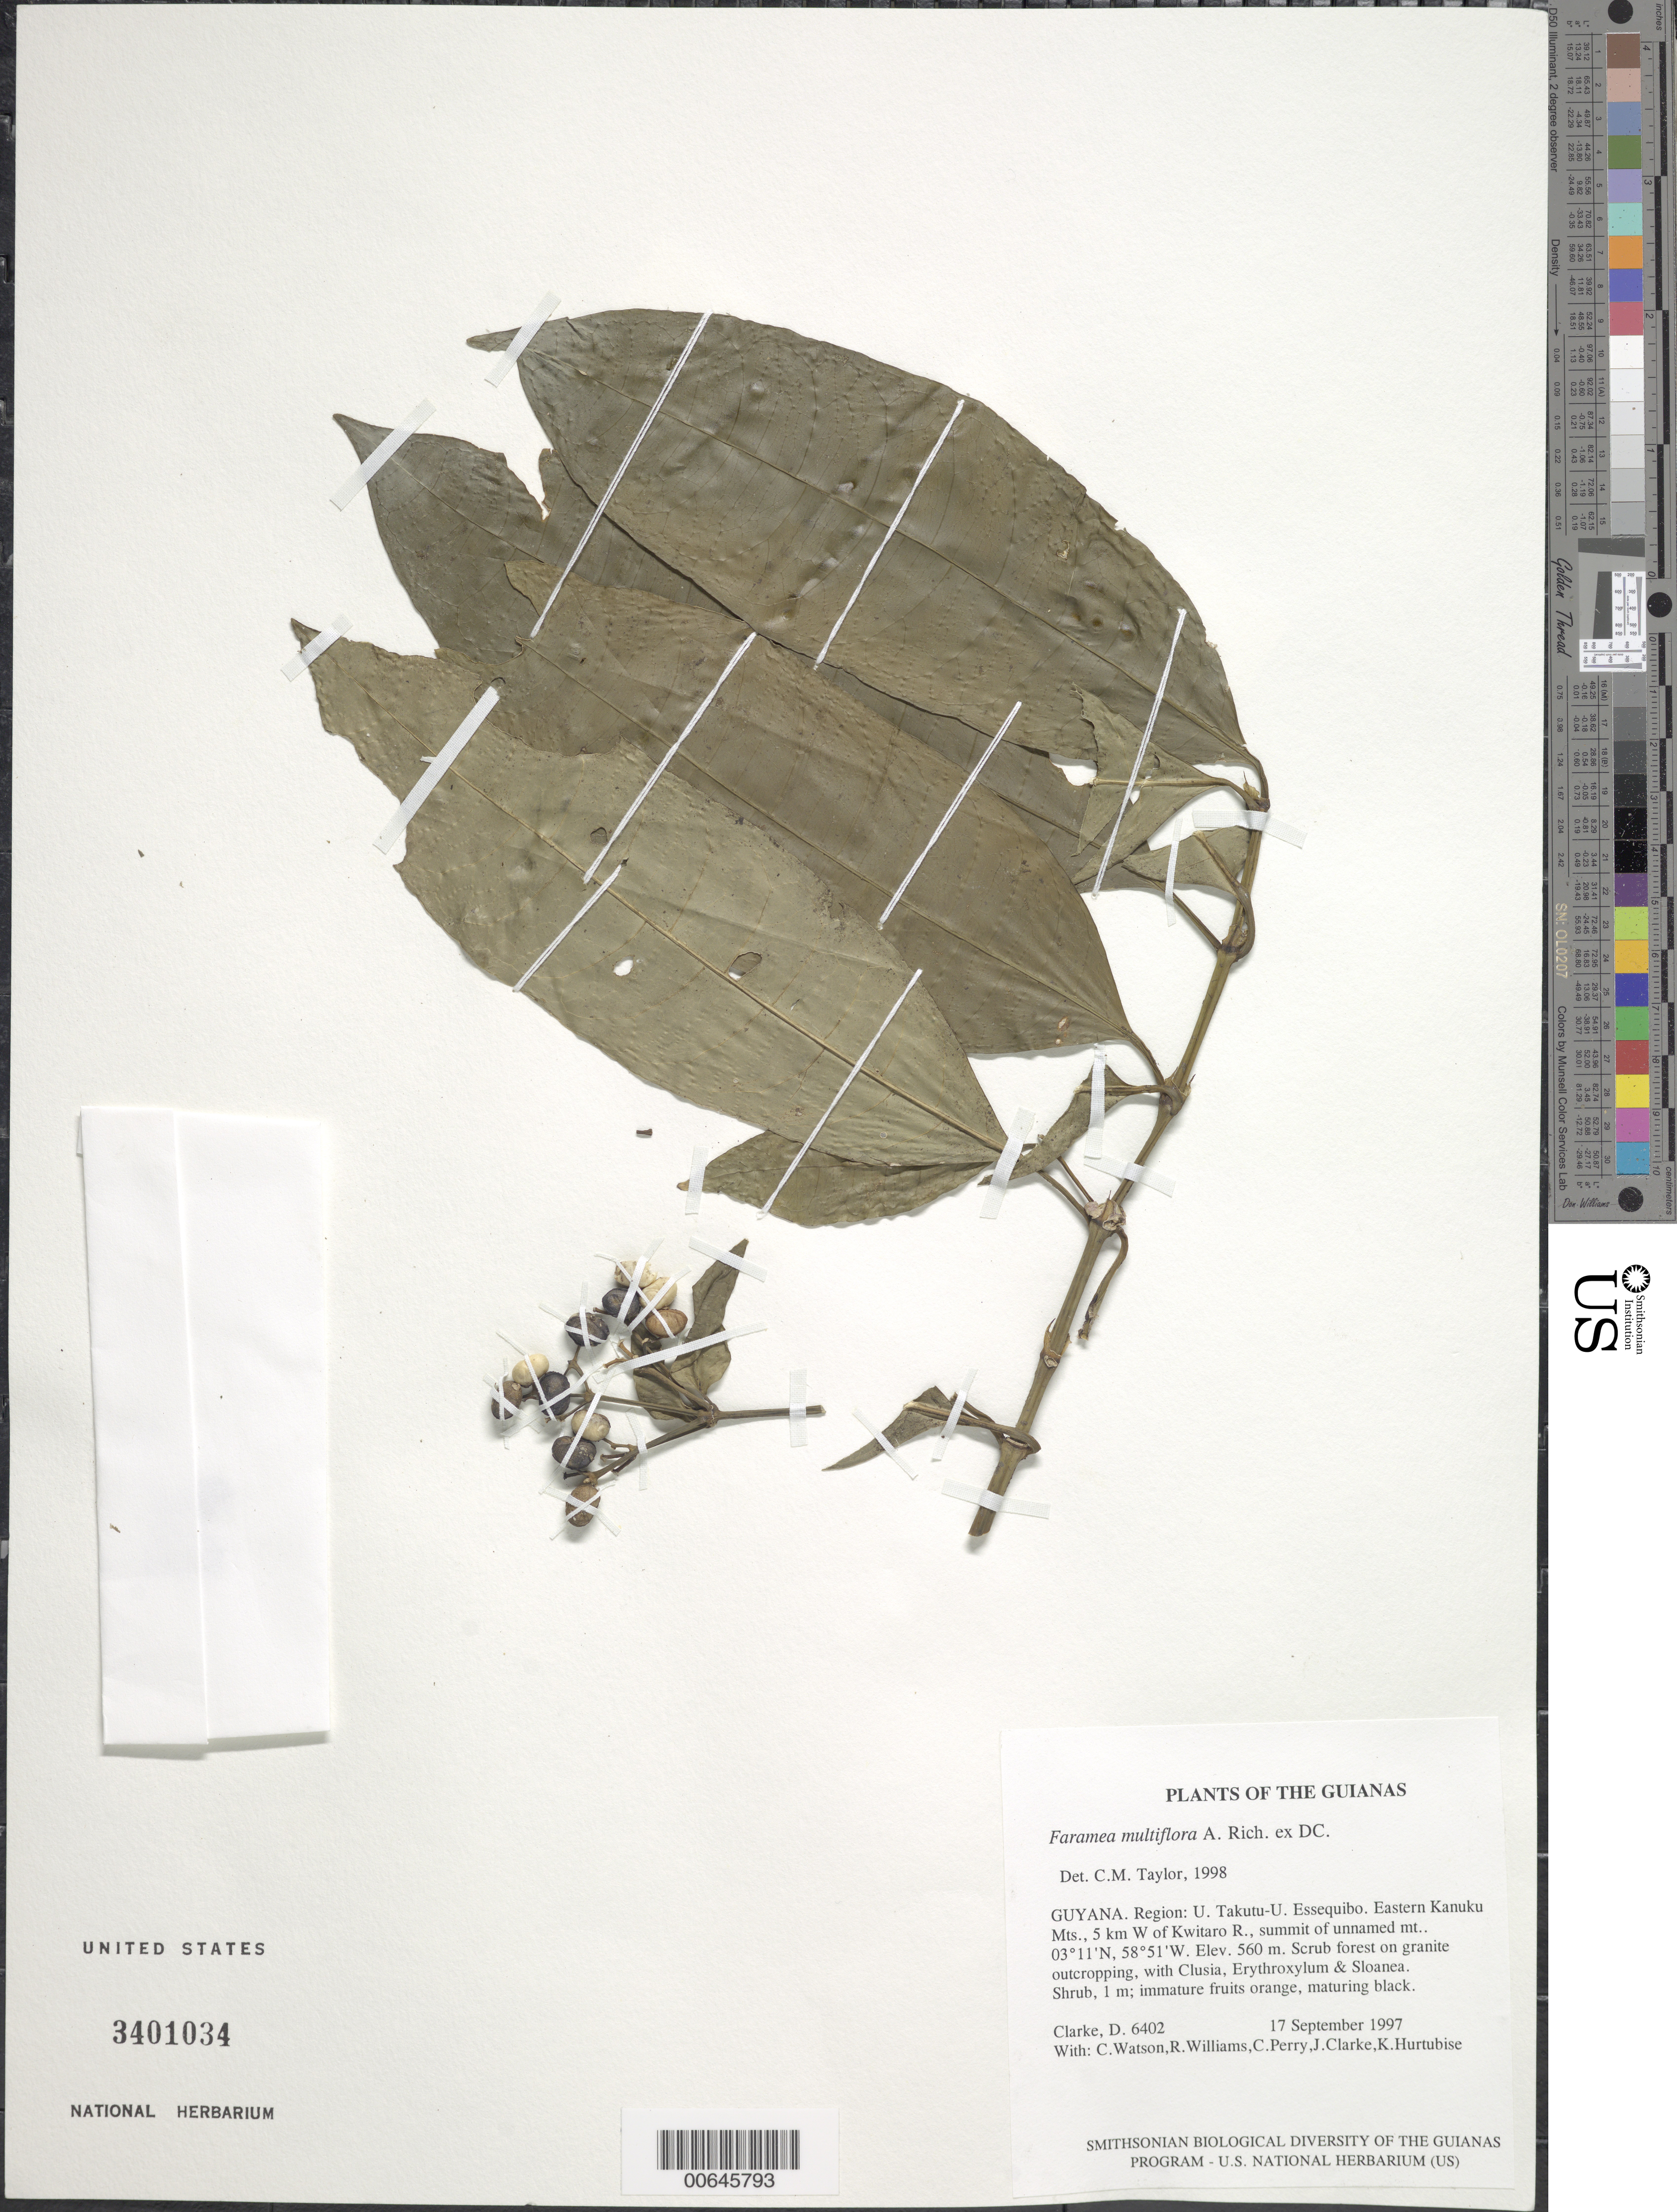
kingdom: Plantae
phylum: Tracheophyta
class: Magnoliopsida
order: Gentianales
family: Rubiaceae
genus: Faramea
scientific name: Faramea multiflora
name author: A. Rich. ex DC.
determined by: Taylor, Charlotte M.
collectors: H. D. Clarke, C. Watson, R. Williams, C. Perry, J. Clarke & K. Hurtubise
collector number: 6402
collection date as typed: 17 September 1997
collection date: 1997-09-17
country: Guyana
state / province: U. Takutu-U. Essequibo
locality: Eastern Kanuku Mts., 5 km W of Kwitaro R., summit of unnamed mt.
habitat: Scrub forest on granite outcropping, with Clusia, Erythroxylum & Sloanea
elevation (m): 560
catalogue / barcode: US 3401034